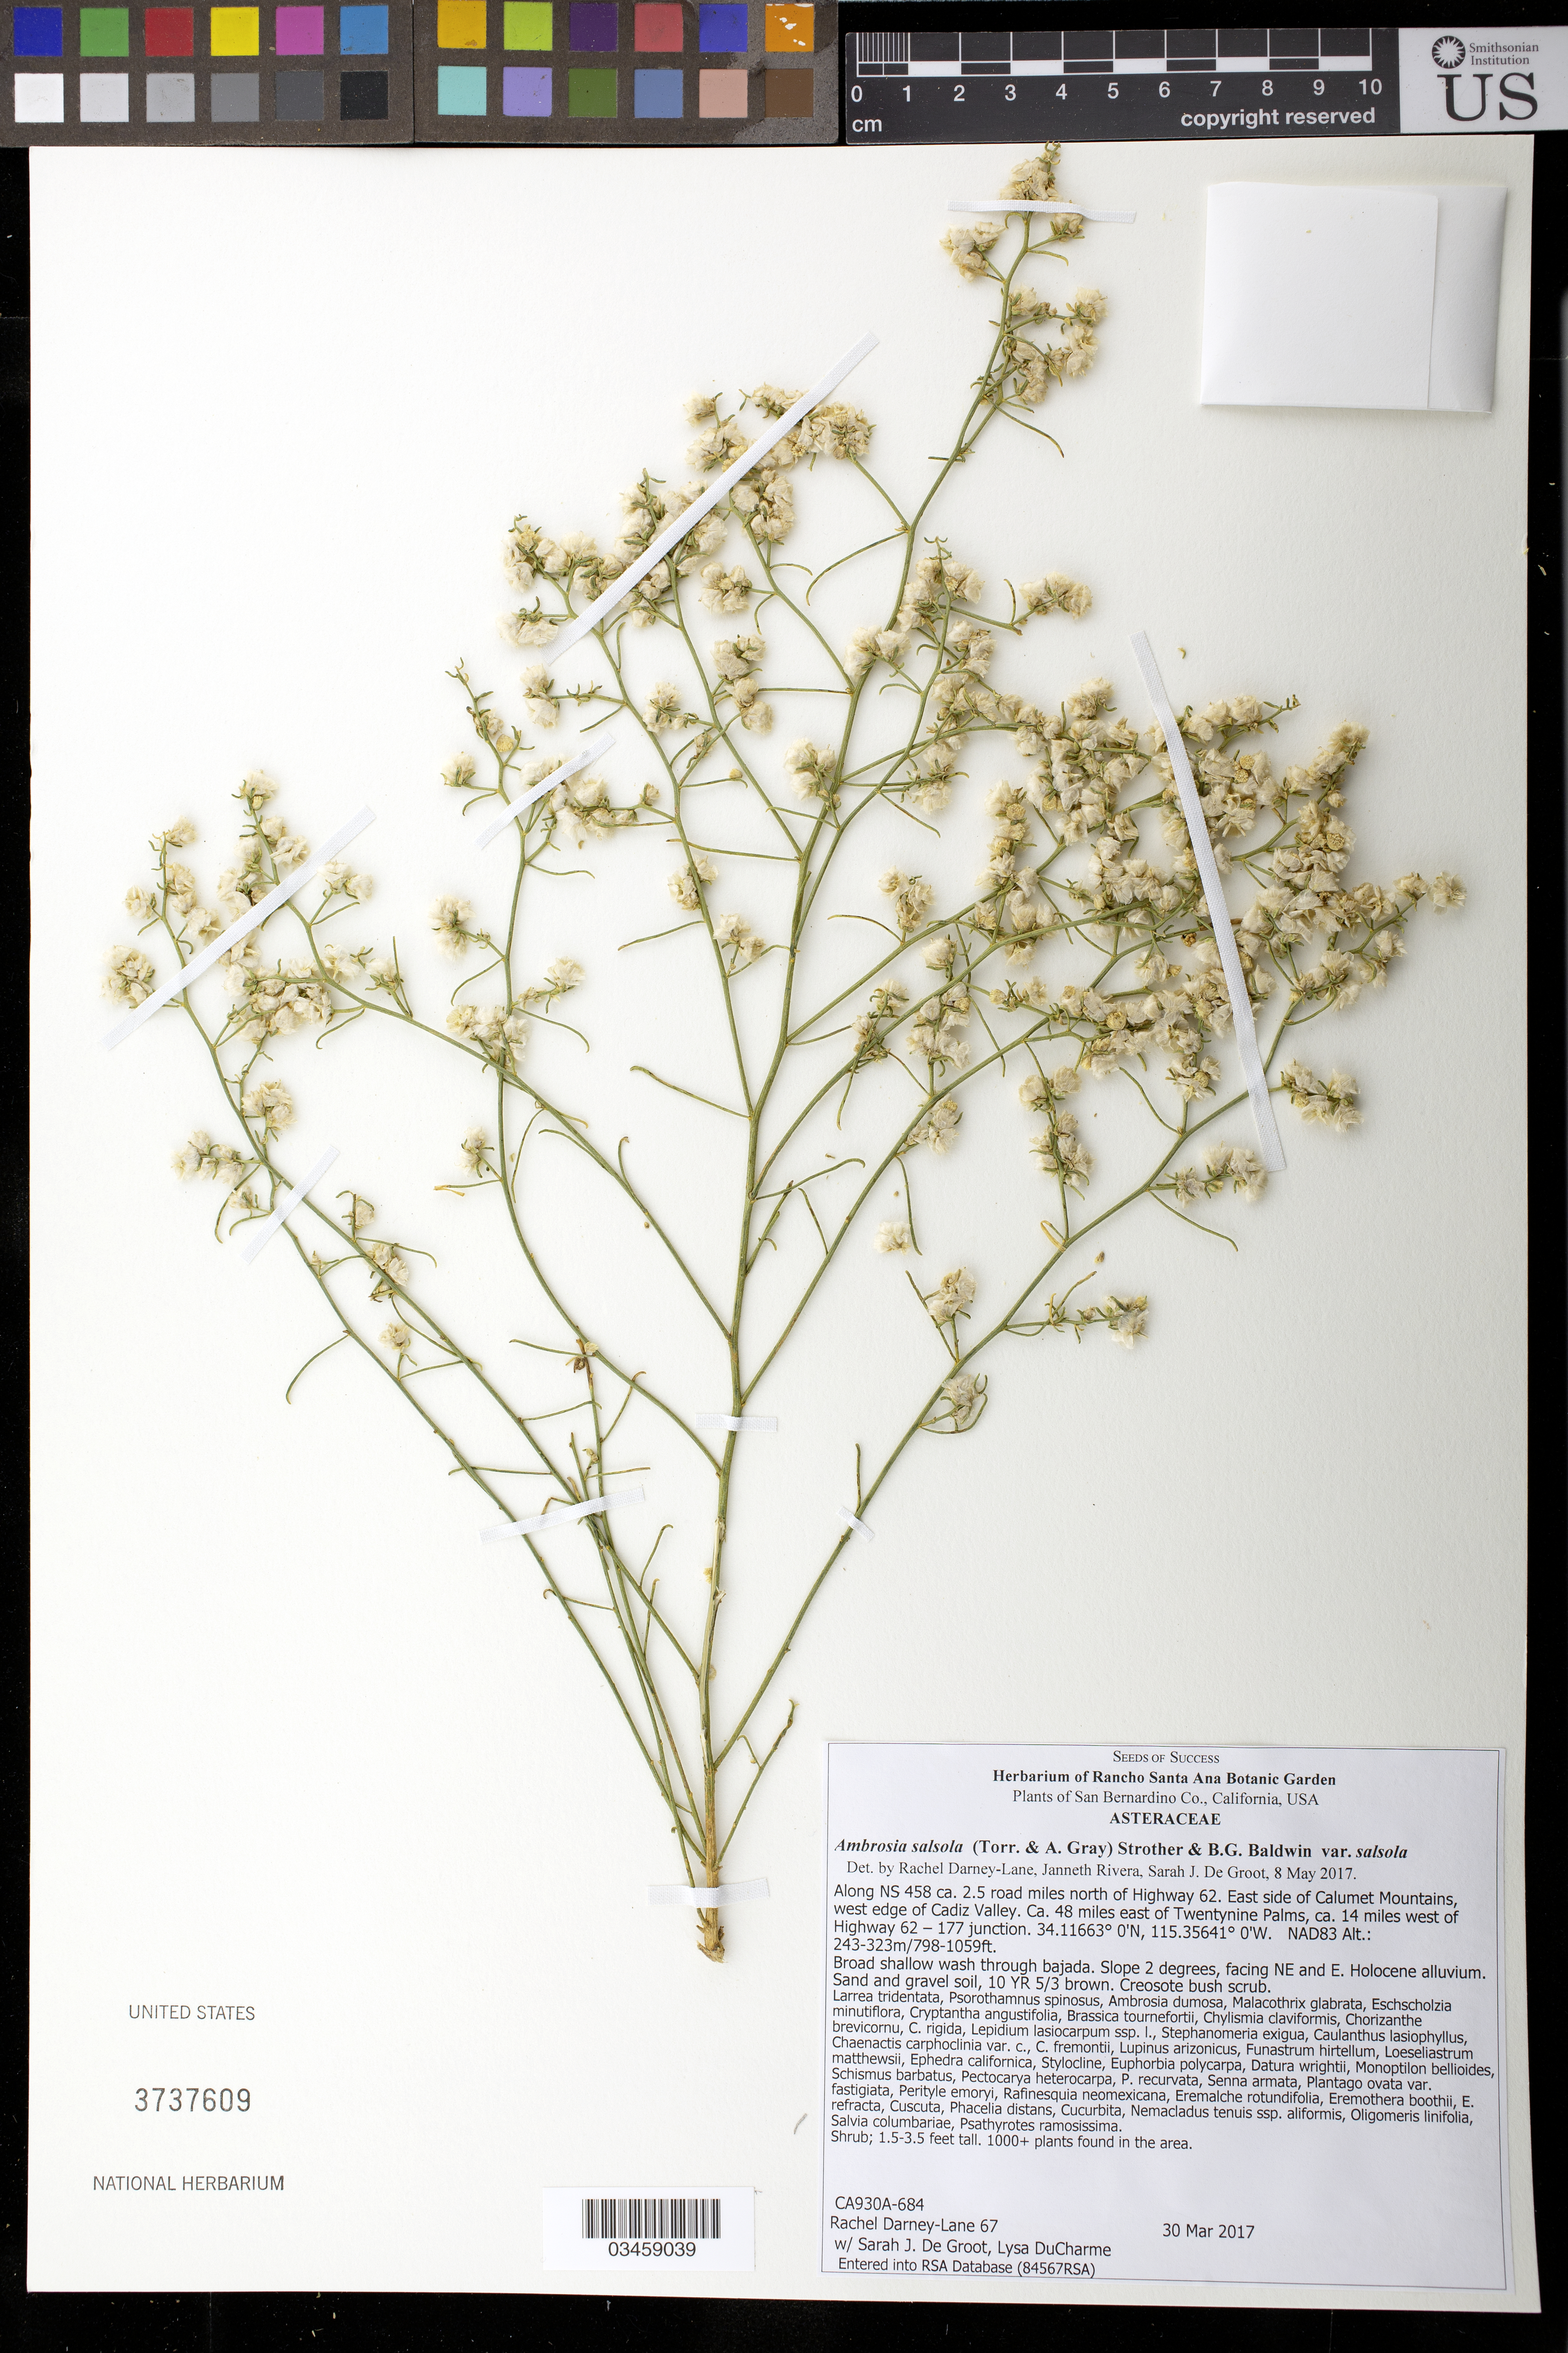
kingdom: Plantae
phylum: Tracheophyta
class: Magnoliopsida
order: Asterales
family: Asteraceae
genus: Ambrosia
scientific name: Ambrosia salsola var. salsola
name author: (Torr. & A. Gray) Strother & B.G. Baldwin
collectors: R. Darney-Lane, S. De Groot & L. DuCharme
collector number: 67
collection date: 2017-03-30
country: United States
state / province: California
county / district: San Bernardino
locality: Along road NS 458, 2.5 road mi. N of Hwy 62, E side of Calumet Mts, W edge of Cadiz Valley, 48 mi. E of Twentynine Palms, 14 mi. W of Hwy 62-177 jct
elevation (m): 243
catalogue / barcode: US 3737609